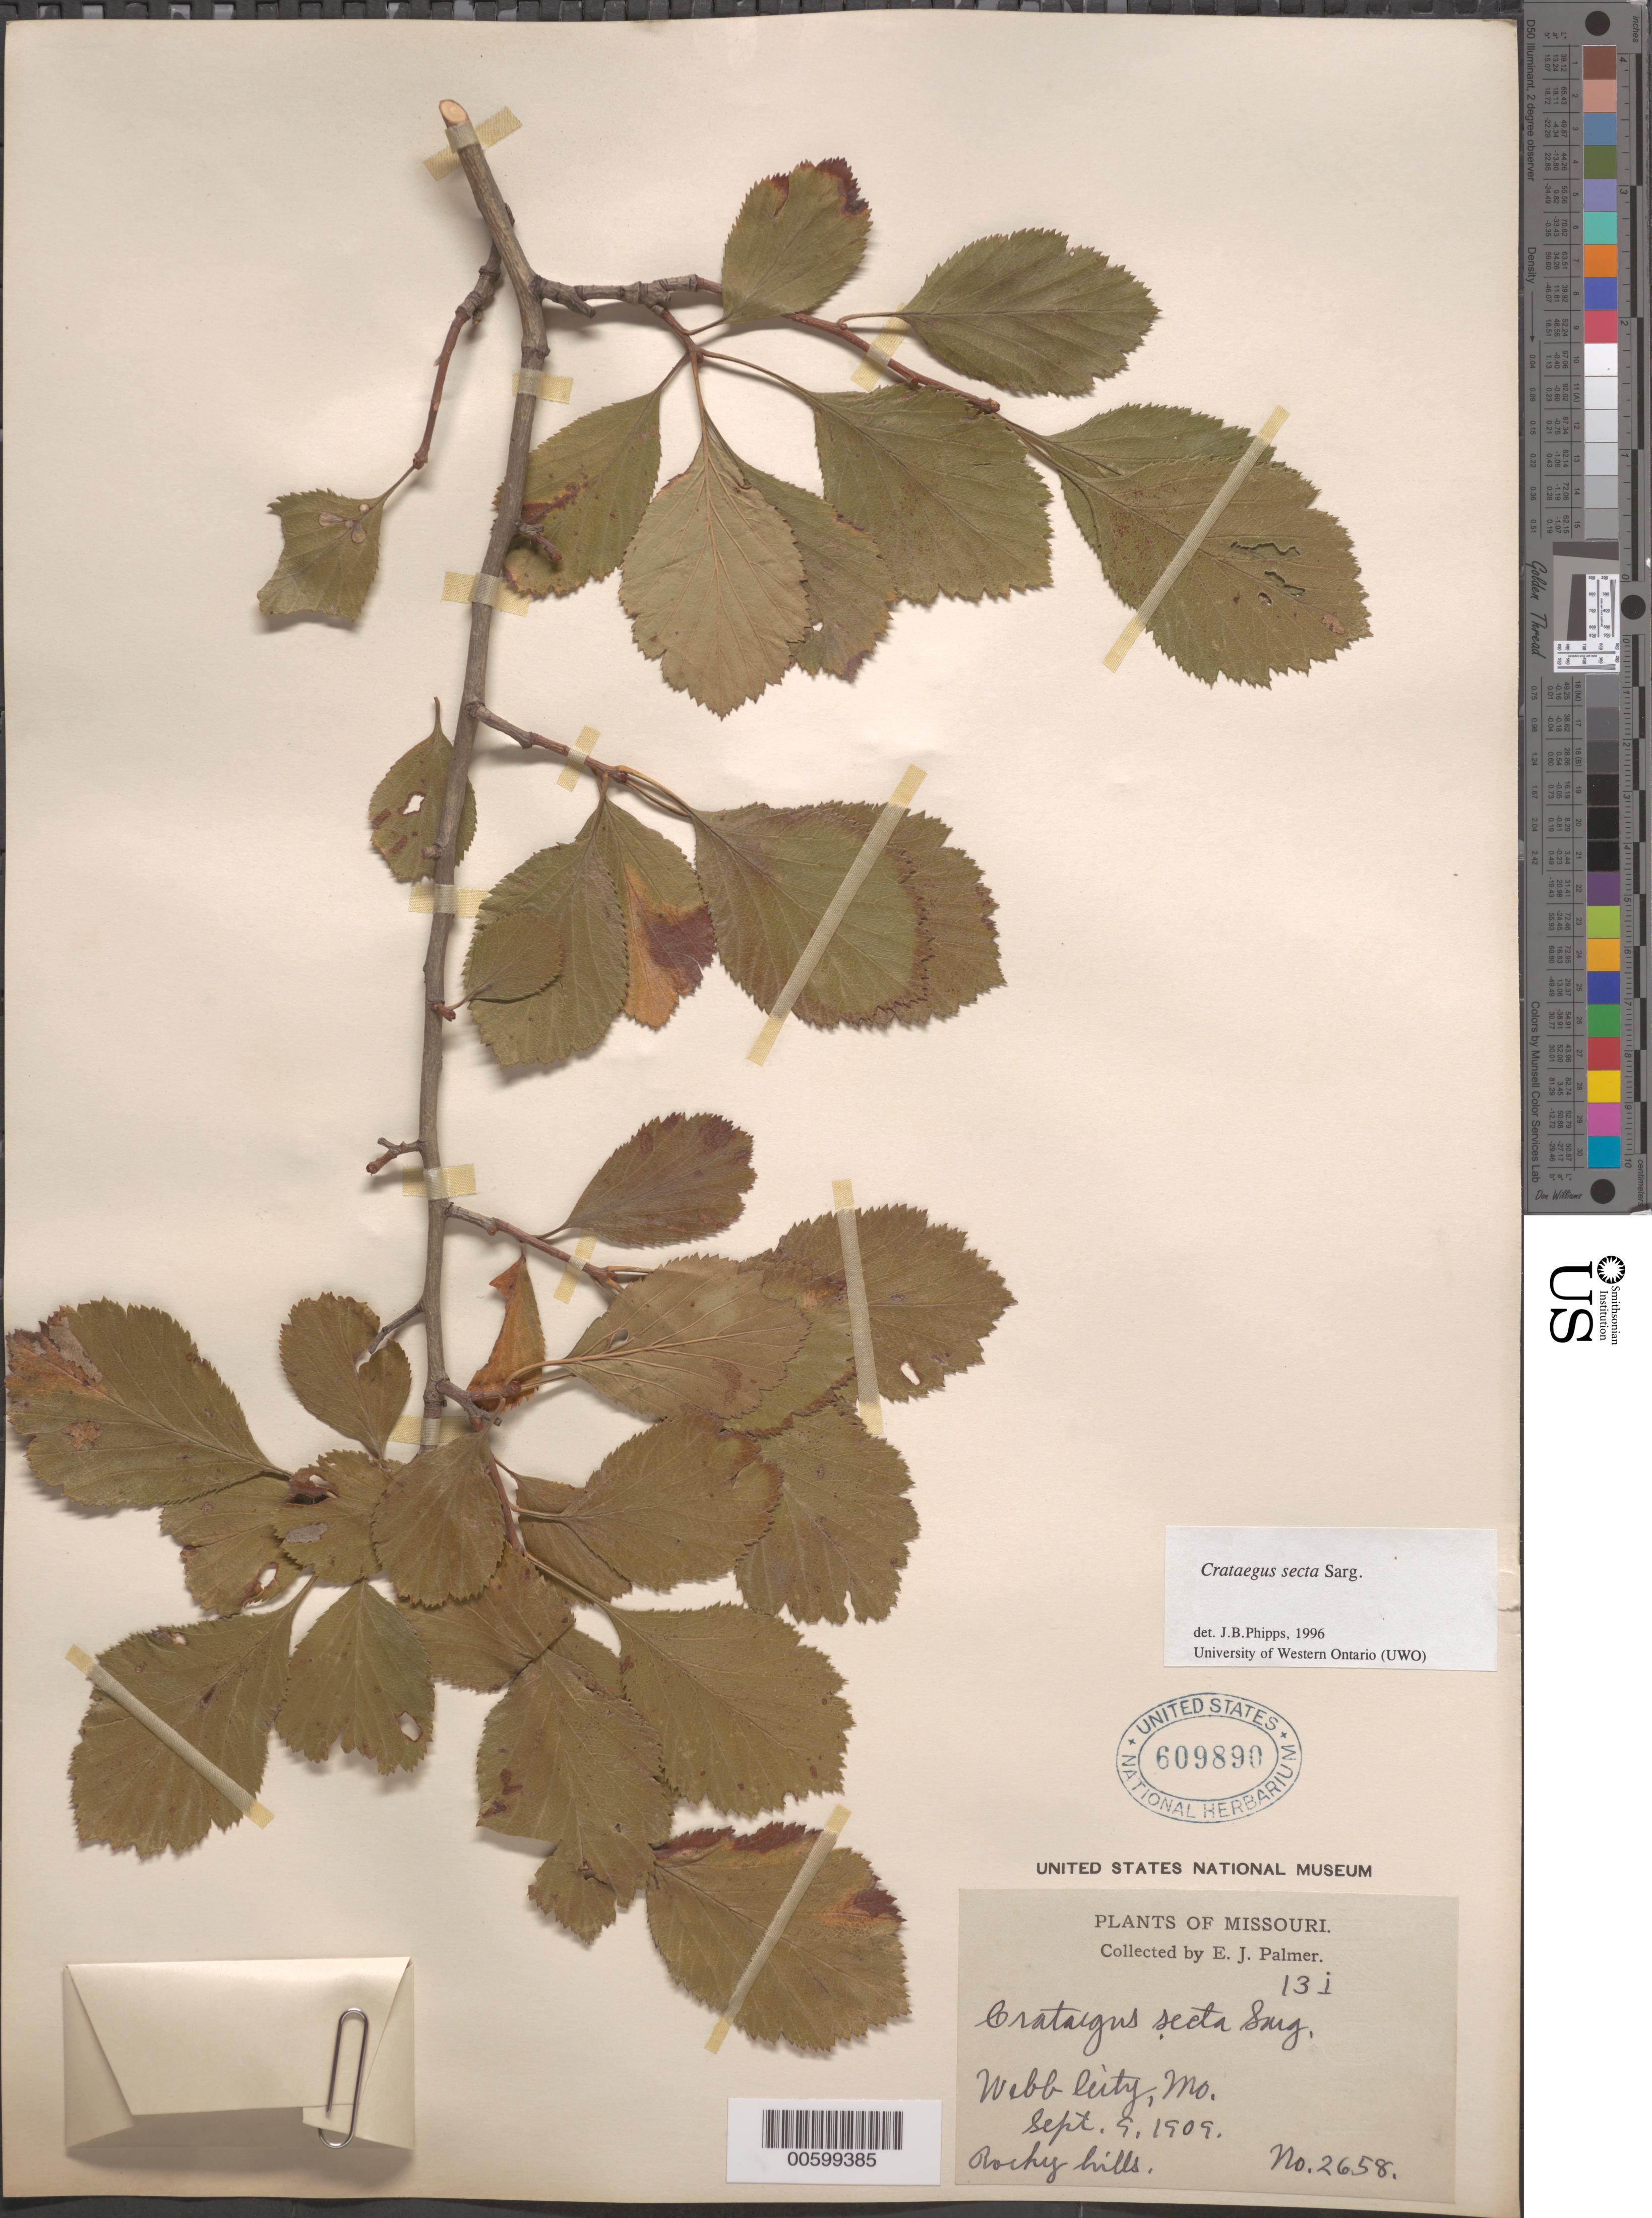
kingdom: Plantae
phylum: Tracheophyta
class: Magnoliopsida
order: Rosales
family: Rosaceae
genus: Crataegus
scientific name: Crataegus collina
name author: Chapm.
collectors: E. J. Palmer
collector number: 2658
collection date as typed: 09 Sep 1909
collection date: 1909-09-09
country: United States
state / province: Missouri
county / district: Jasper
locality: Webb City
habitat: Rocky hills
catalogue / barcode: US 609890